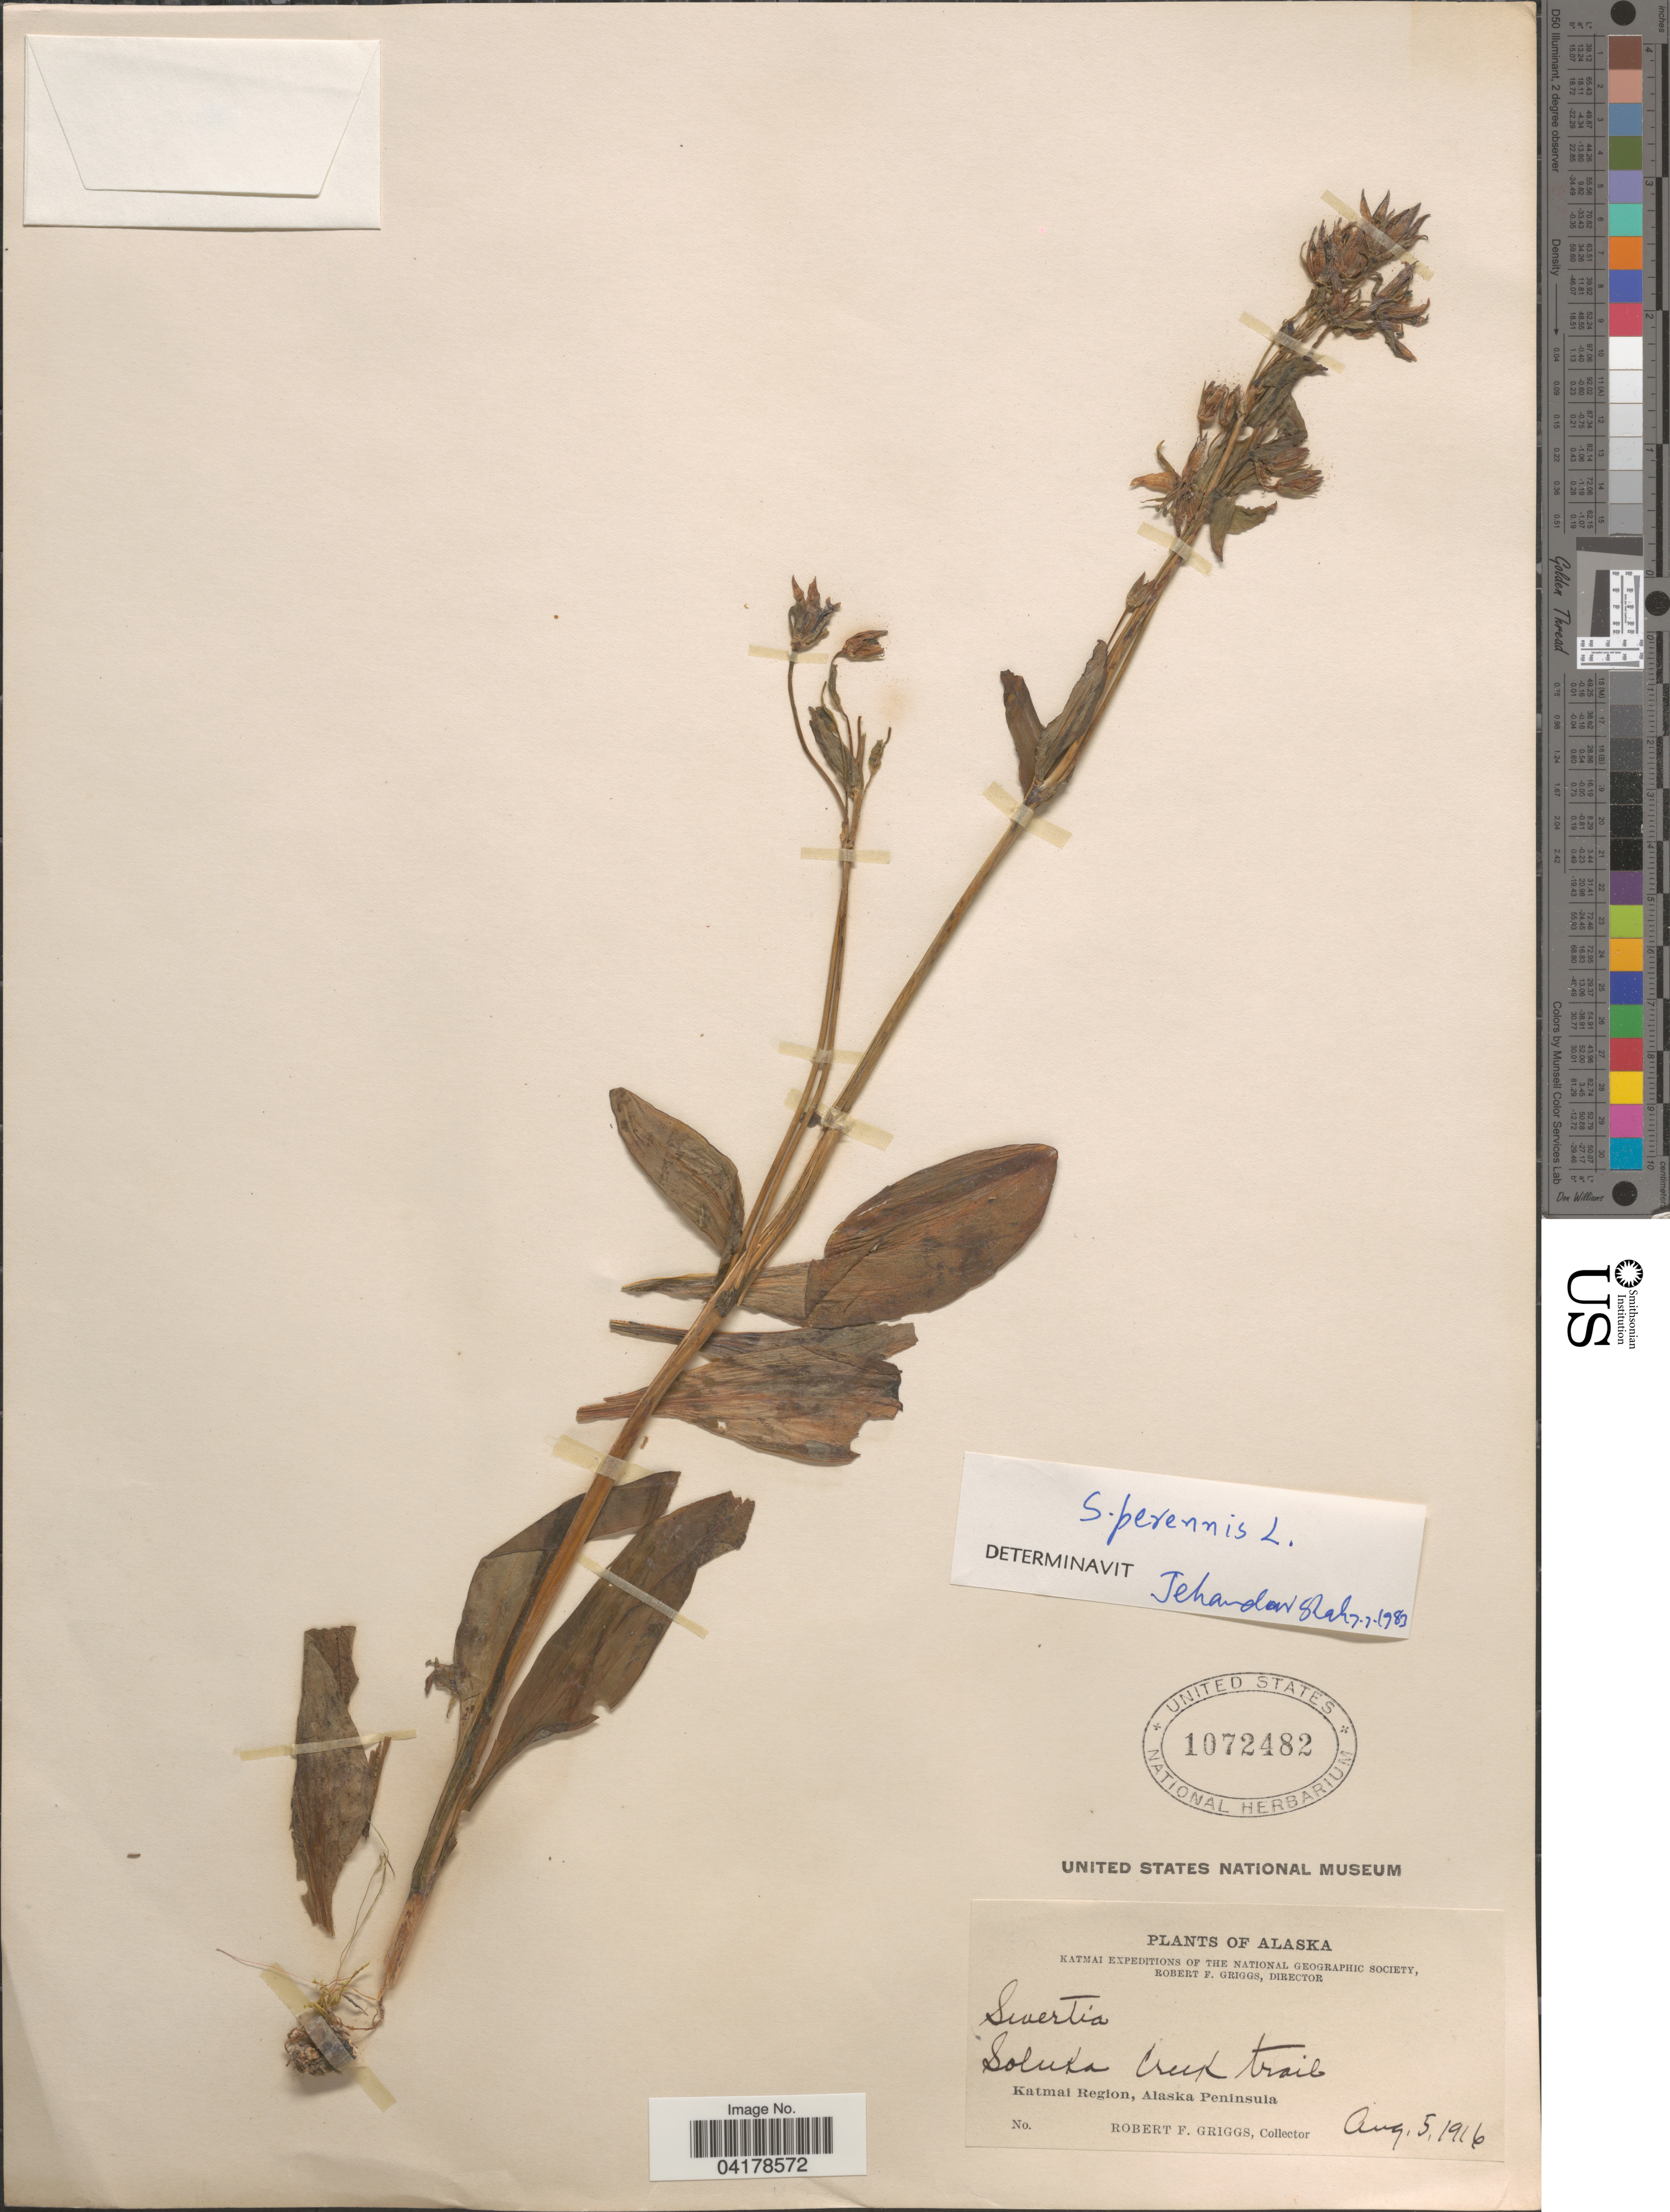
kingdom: Plantae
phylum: Tracheophyta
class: Magnoliopsida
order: Gentianales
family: Gentianaceae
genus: Swertia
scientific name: Swertia perennis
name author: L.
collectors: R. F. Griggs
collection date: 1916-08-05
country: United States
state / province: Alaska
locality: Katmai Expedition of the National Geographic Society. Soluka Creek trail. Katmai Region, Alaska Peninsula.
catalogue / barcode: US 1072482